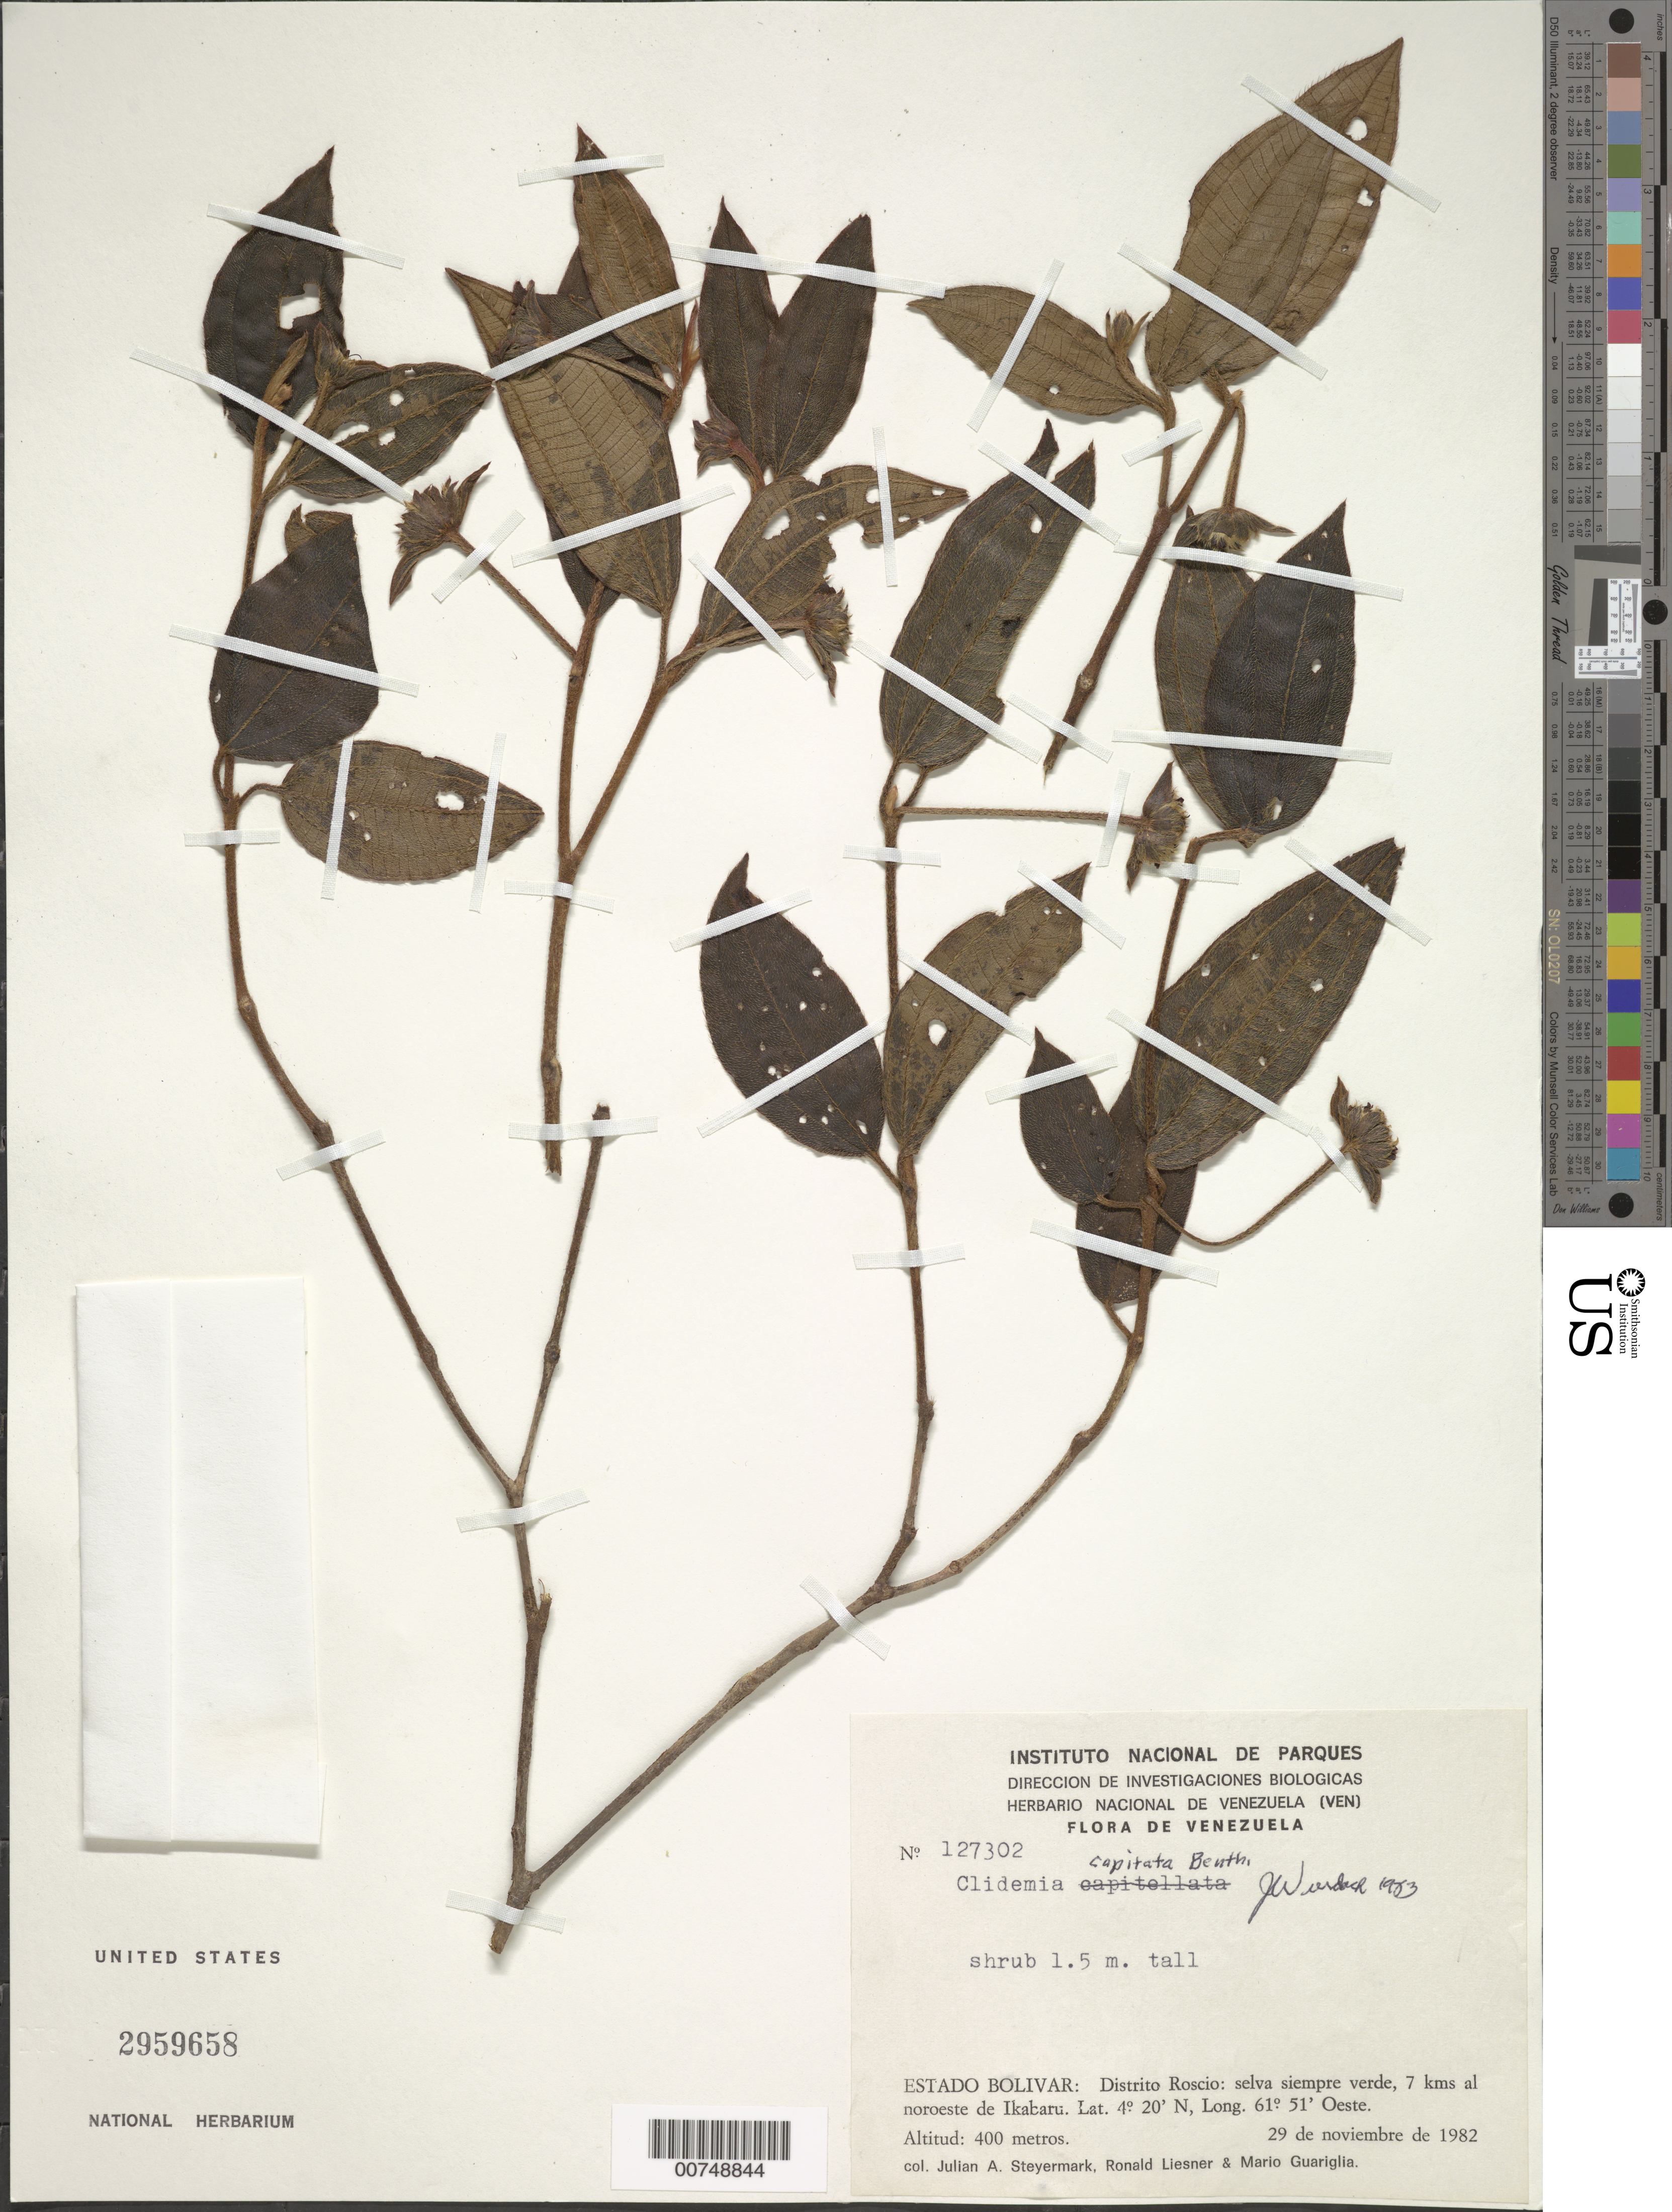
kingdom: Plantae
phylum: Tracheophyta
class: Magnoliopsida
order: Myrtales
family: Melastomataceae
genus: Clidemia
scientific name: Clidemia capitata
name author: Benth.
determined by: Wurdack, John J., (US), US (UNITED STATES)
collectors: J. Steyermark, R. L. Liesner & M. Guariglia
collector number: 127302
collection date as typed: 29-Nov-82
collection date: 1982-11-29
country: Venezuela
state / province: Bolívar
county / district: Roscio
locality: Ikabaru, 7 km al noroeste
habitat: Selva siempre verde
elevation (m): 400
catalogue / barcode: US 2959658